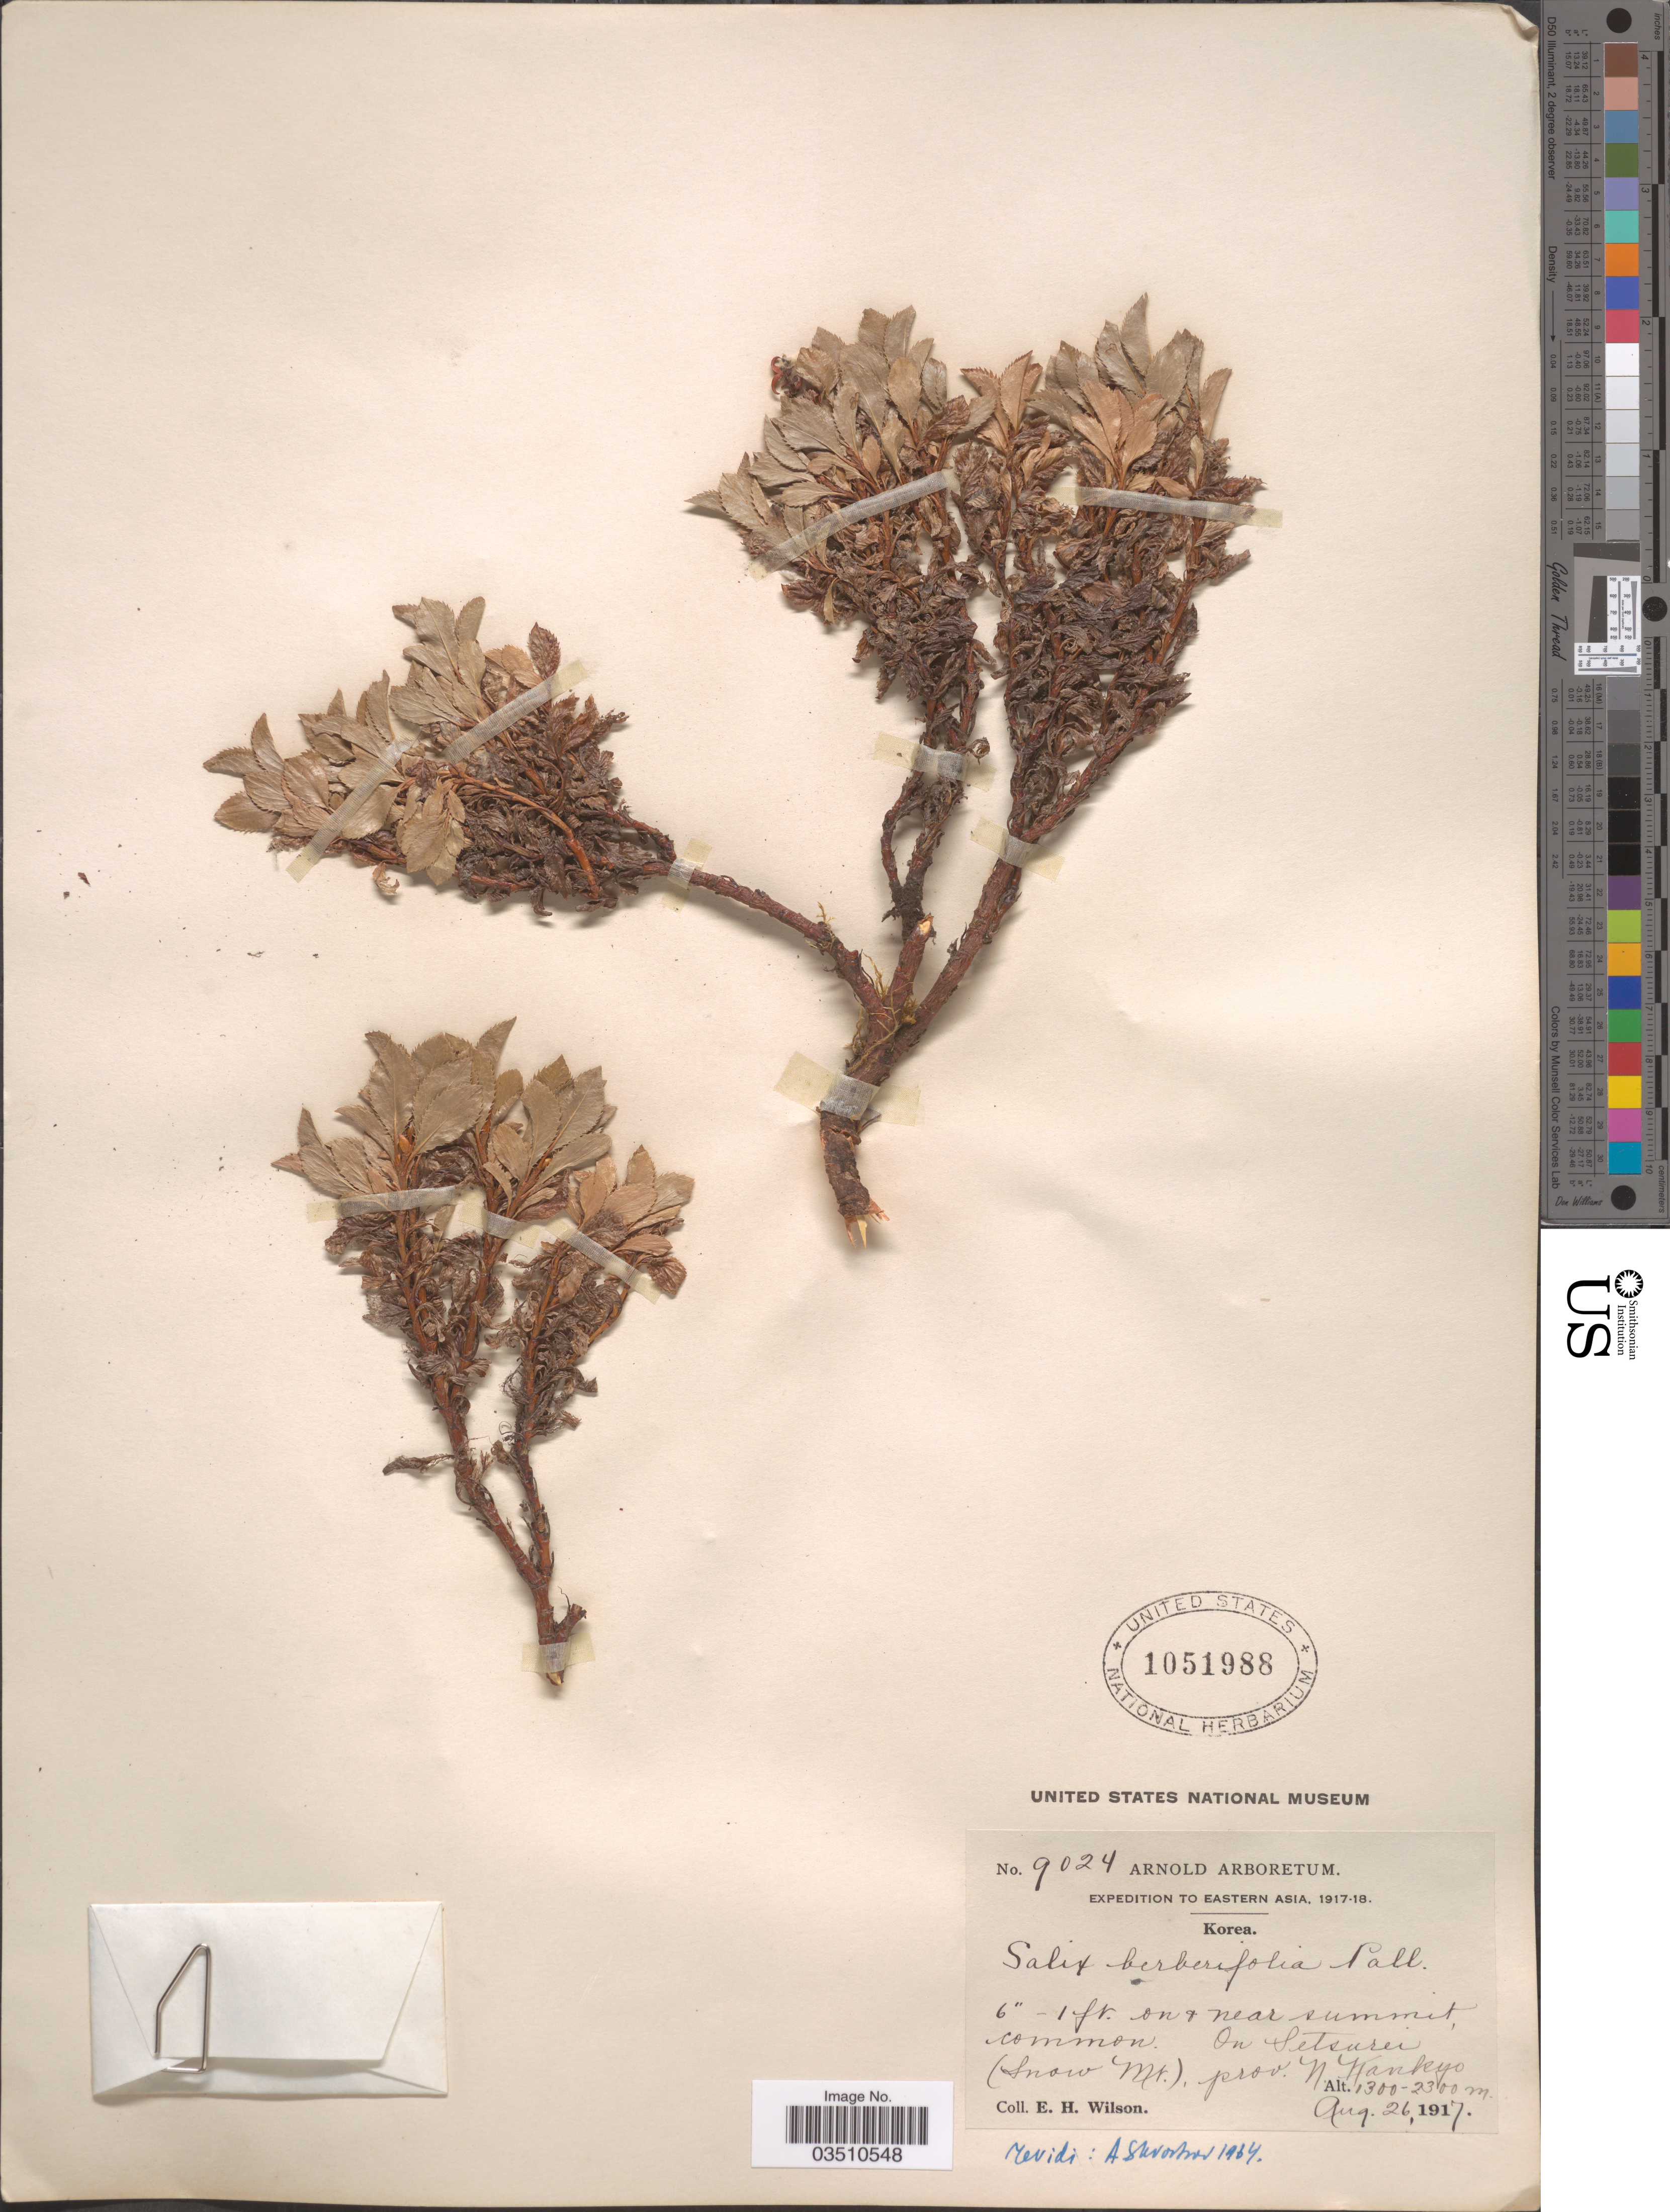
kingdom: Plantae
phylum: Tracheophyta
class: Magnoliopsida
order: Malpighiales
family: Salicaceae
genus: Salix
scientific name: Salix berberifolia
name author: Pall.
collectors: E. Wilson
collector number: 9024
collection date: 1917-08-26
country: North Korea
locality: On Setsurei (Snow Mts.), prov. N. Kankyo.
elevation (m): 1300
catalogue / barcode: US 1051988